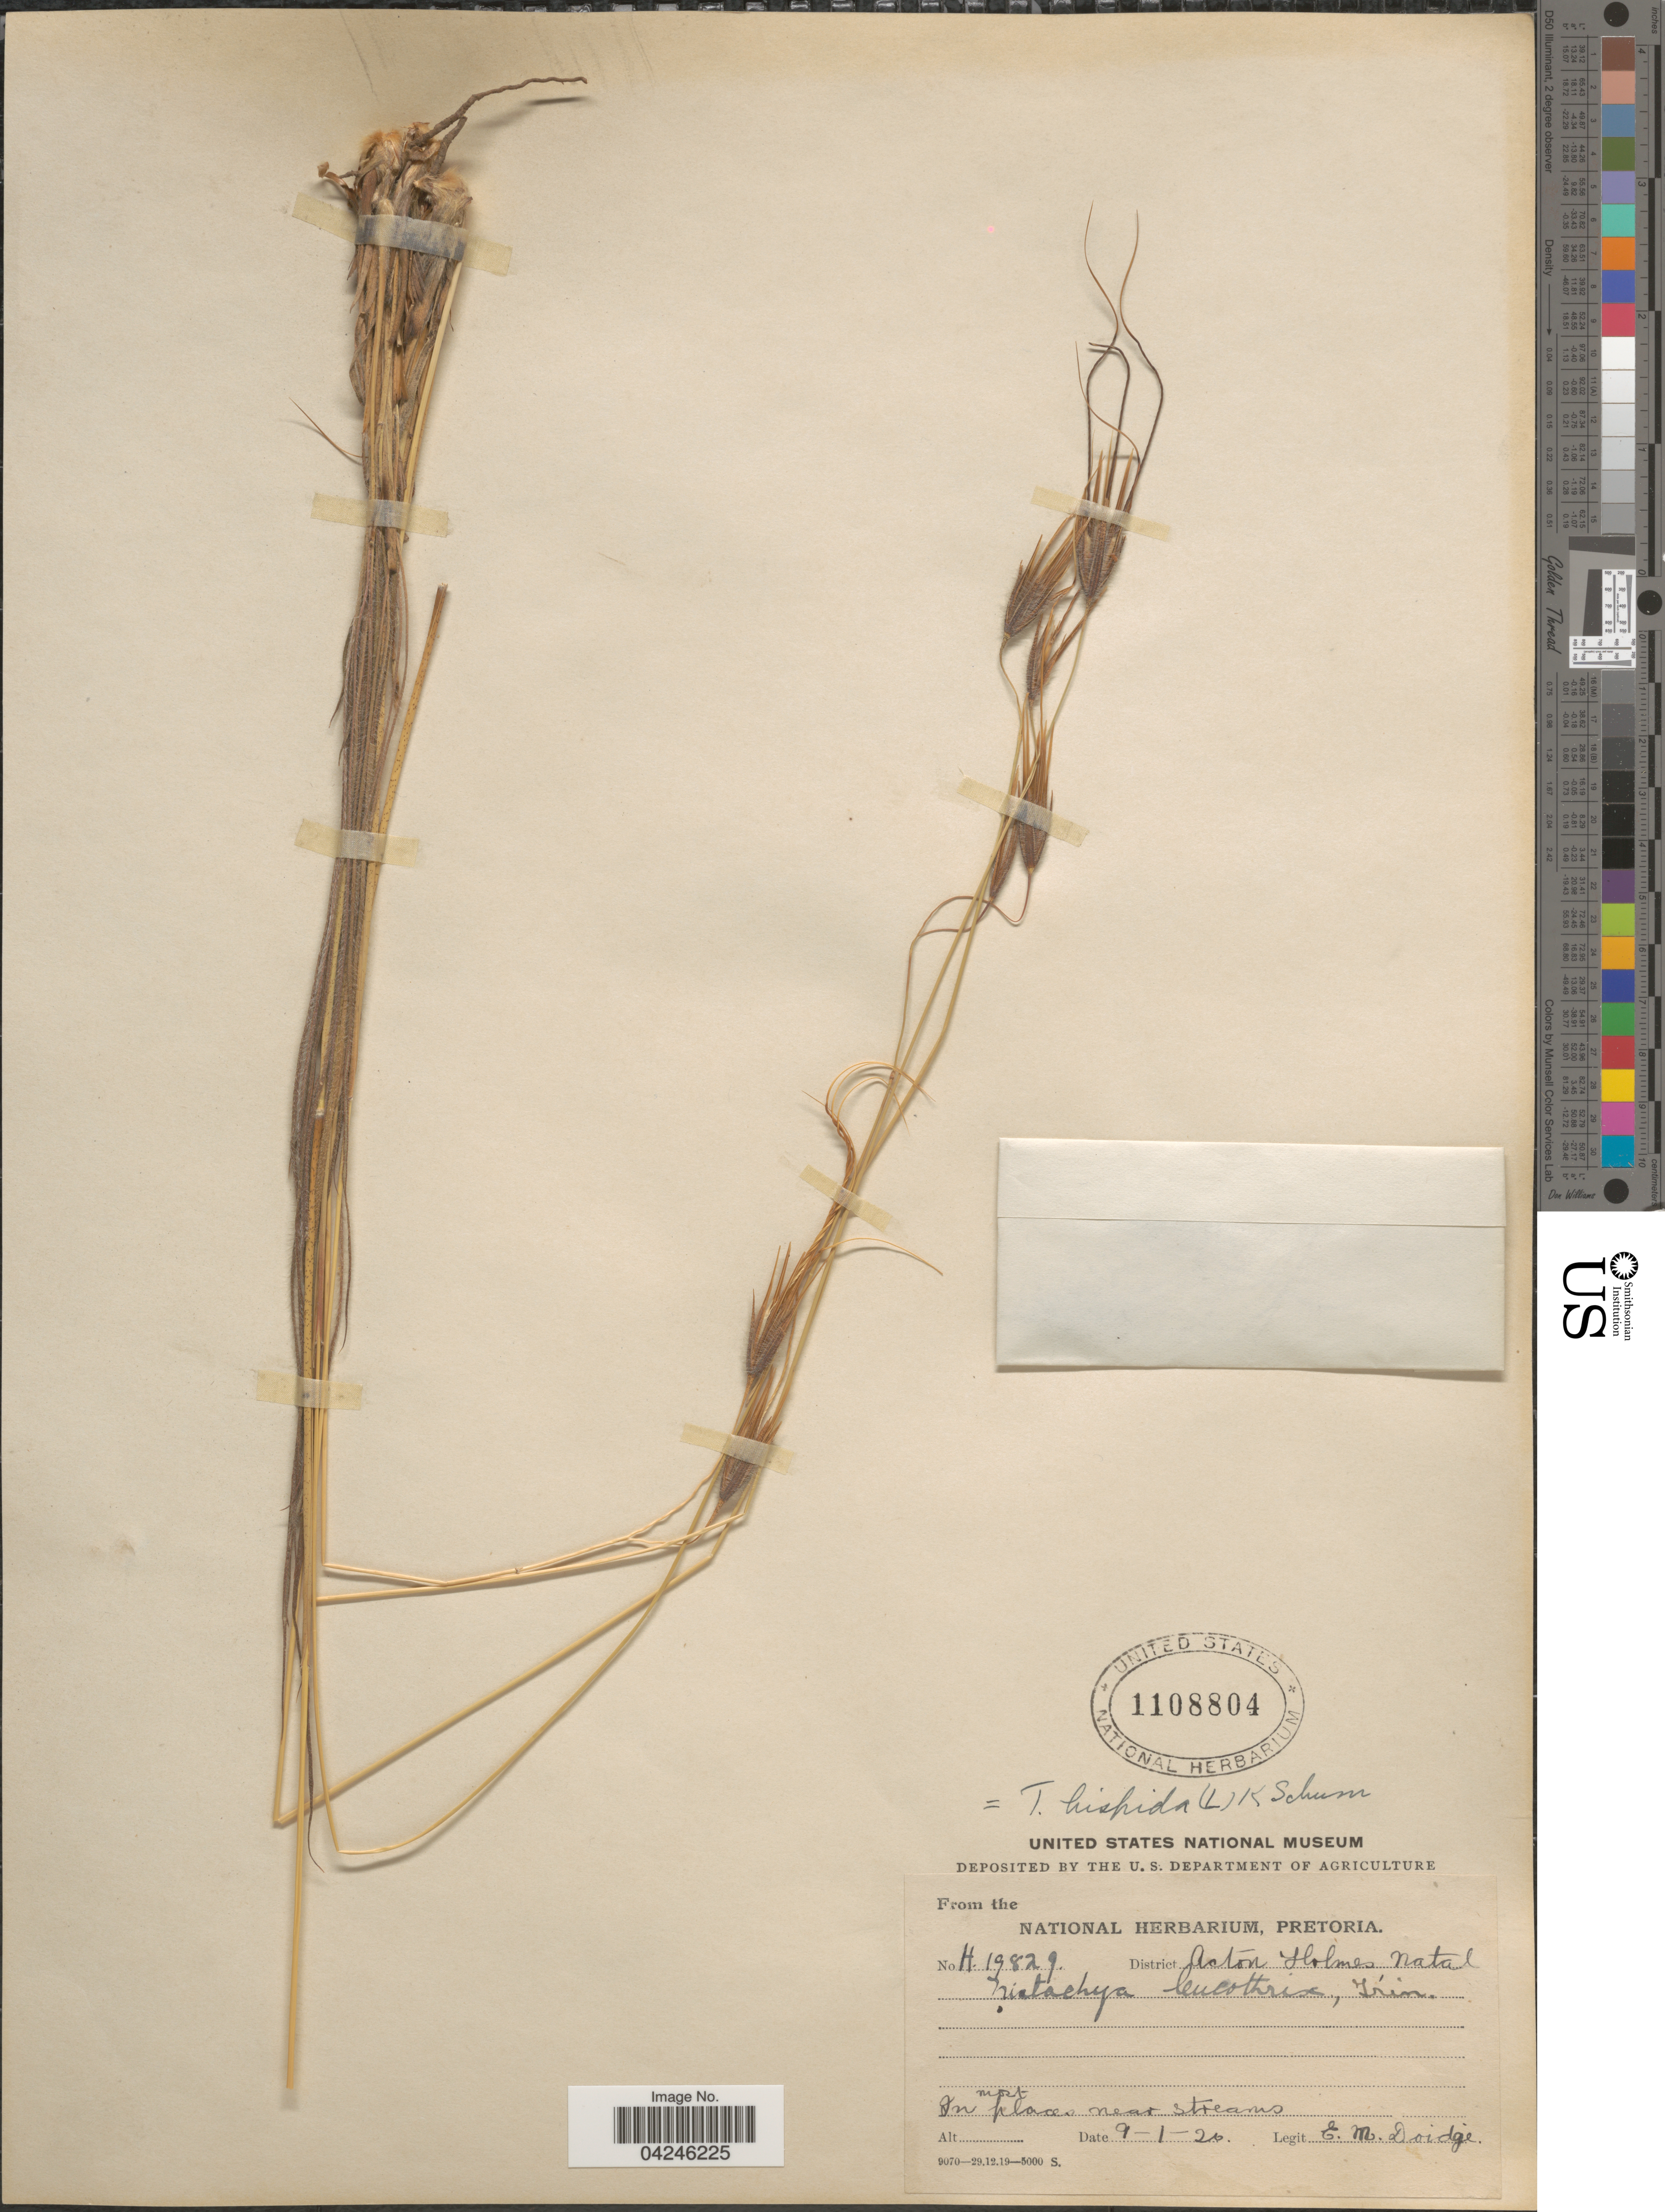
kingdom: Plantae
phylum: Tracheophyta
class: Liliopsida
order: Poales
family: Poaceae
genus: Tristachya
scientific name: Tristachya leucothrix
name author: Trin. ex Nees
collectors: E. Doidge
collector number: H19829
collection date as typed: Transcribed d/m/y: 9/1/20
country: South Africa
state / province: KwaZulu-Natal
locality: District Acton Holmes, Natal.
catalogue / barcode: US 1108804